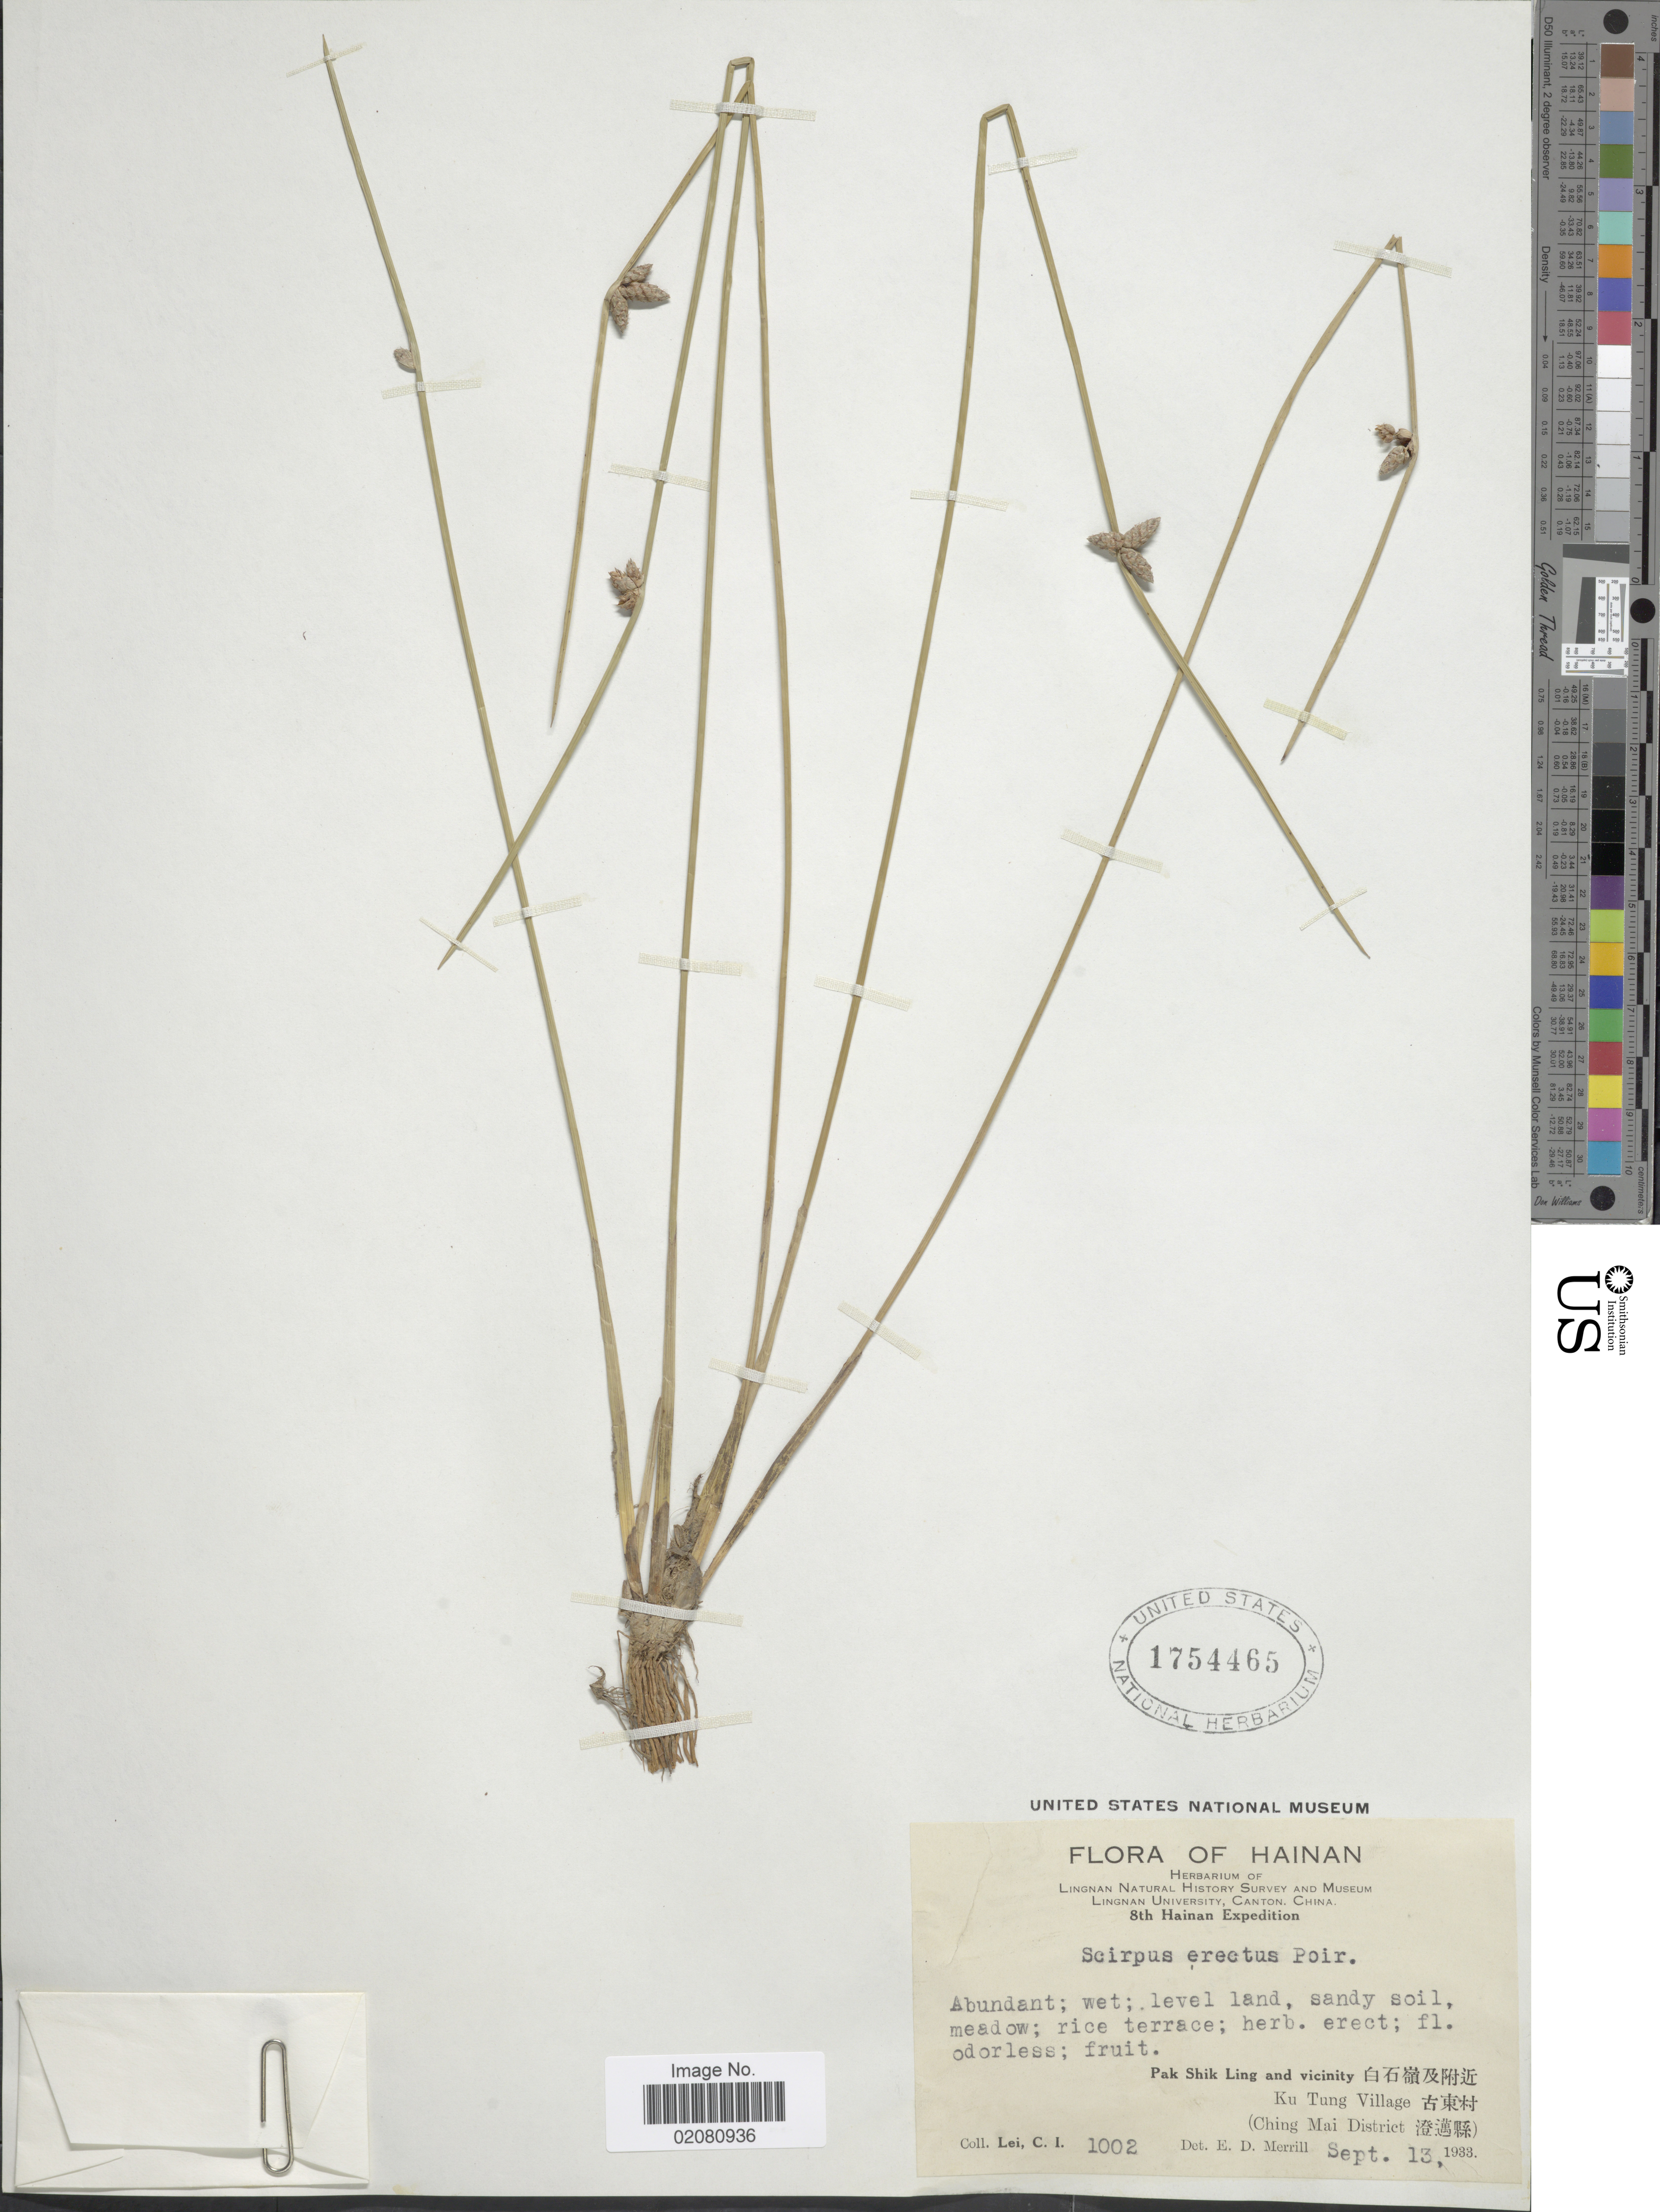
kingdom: Plantae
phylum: Tracheophyta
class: Liliopsida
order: Poales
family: Cyperaceae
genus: Schoenoplectus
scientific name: Schoenoplectus juncoides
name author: (Roxb.) Palla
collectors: C. I. Lei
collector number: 1002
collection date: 1933-09-13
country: China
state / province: Hainan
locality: Pak Shik Ling and vicinity X. Ku Tung Village X. (Ching Mai District X)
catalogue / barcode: US 1754465